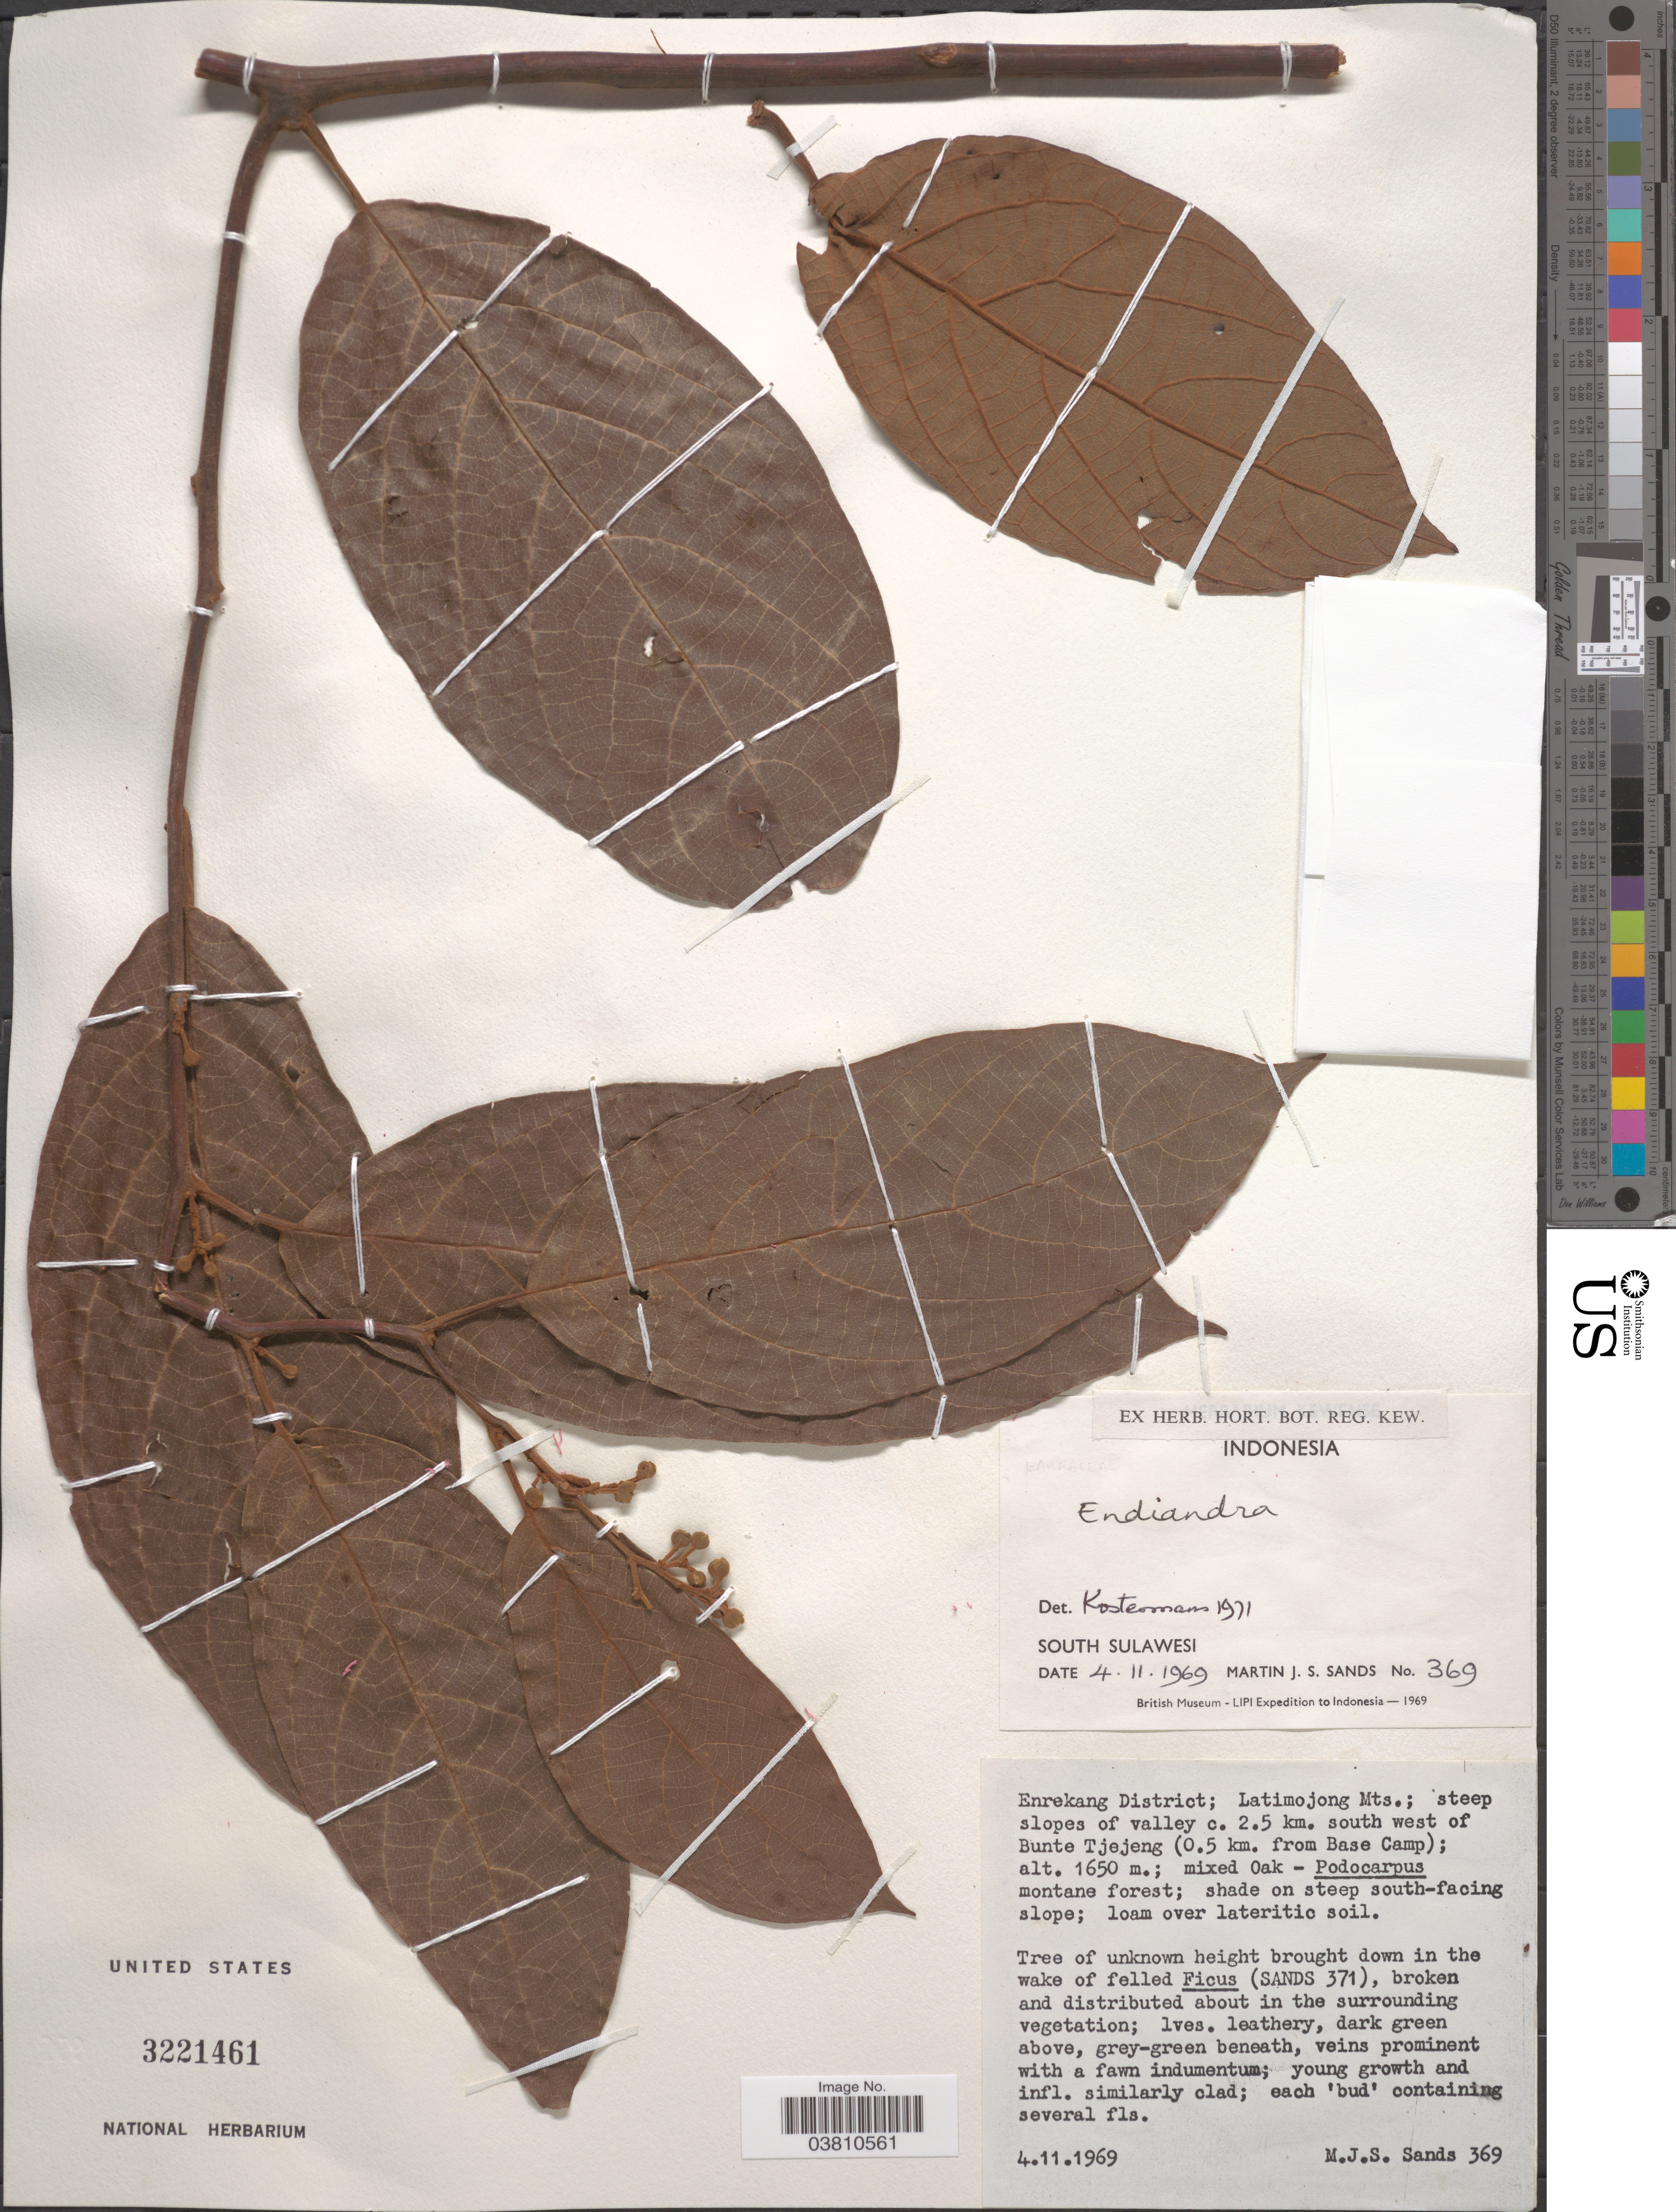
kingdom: Plantae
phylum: Tracheophyta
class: Magnoliopsida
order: Laurales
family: Lauraceae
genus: Endiandra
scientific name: Endiandra sp.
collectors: M. Sands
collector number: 369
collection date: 1969-11-04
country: Indonesia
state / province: Sulawesi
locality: South Sulawesi. Enrekang District; Latimojong Mts.; steep slopes of valley c. 2.5 km. south west of Bunte Tjejeng (0.5 km. from Base Camp).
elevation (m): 1650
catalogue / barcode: US 3221461